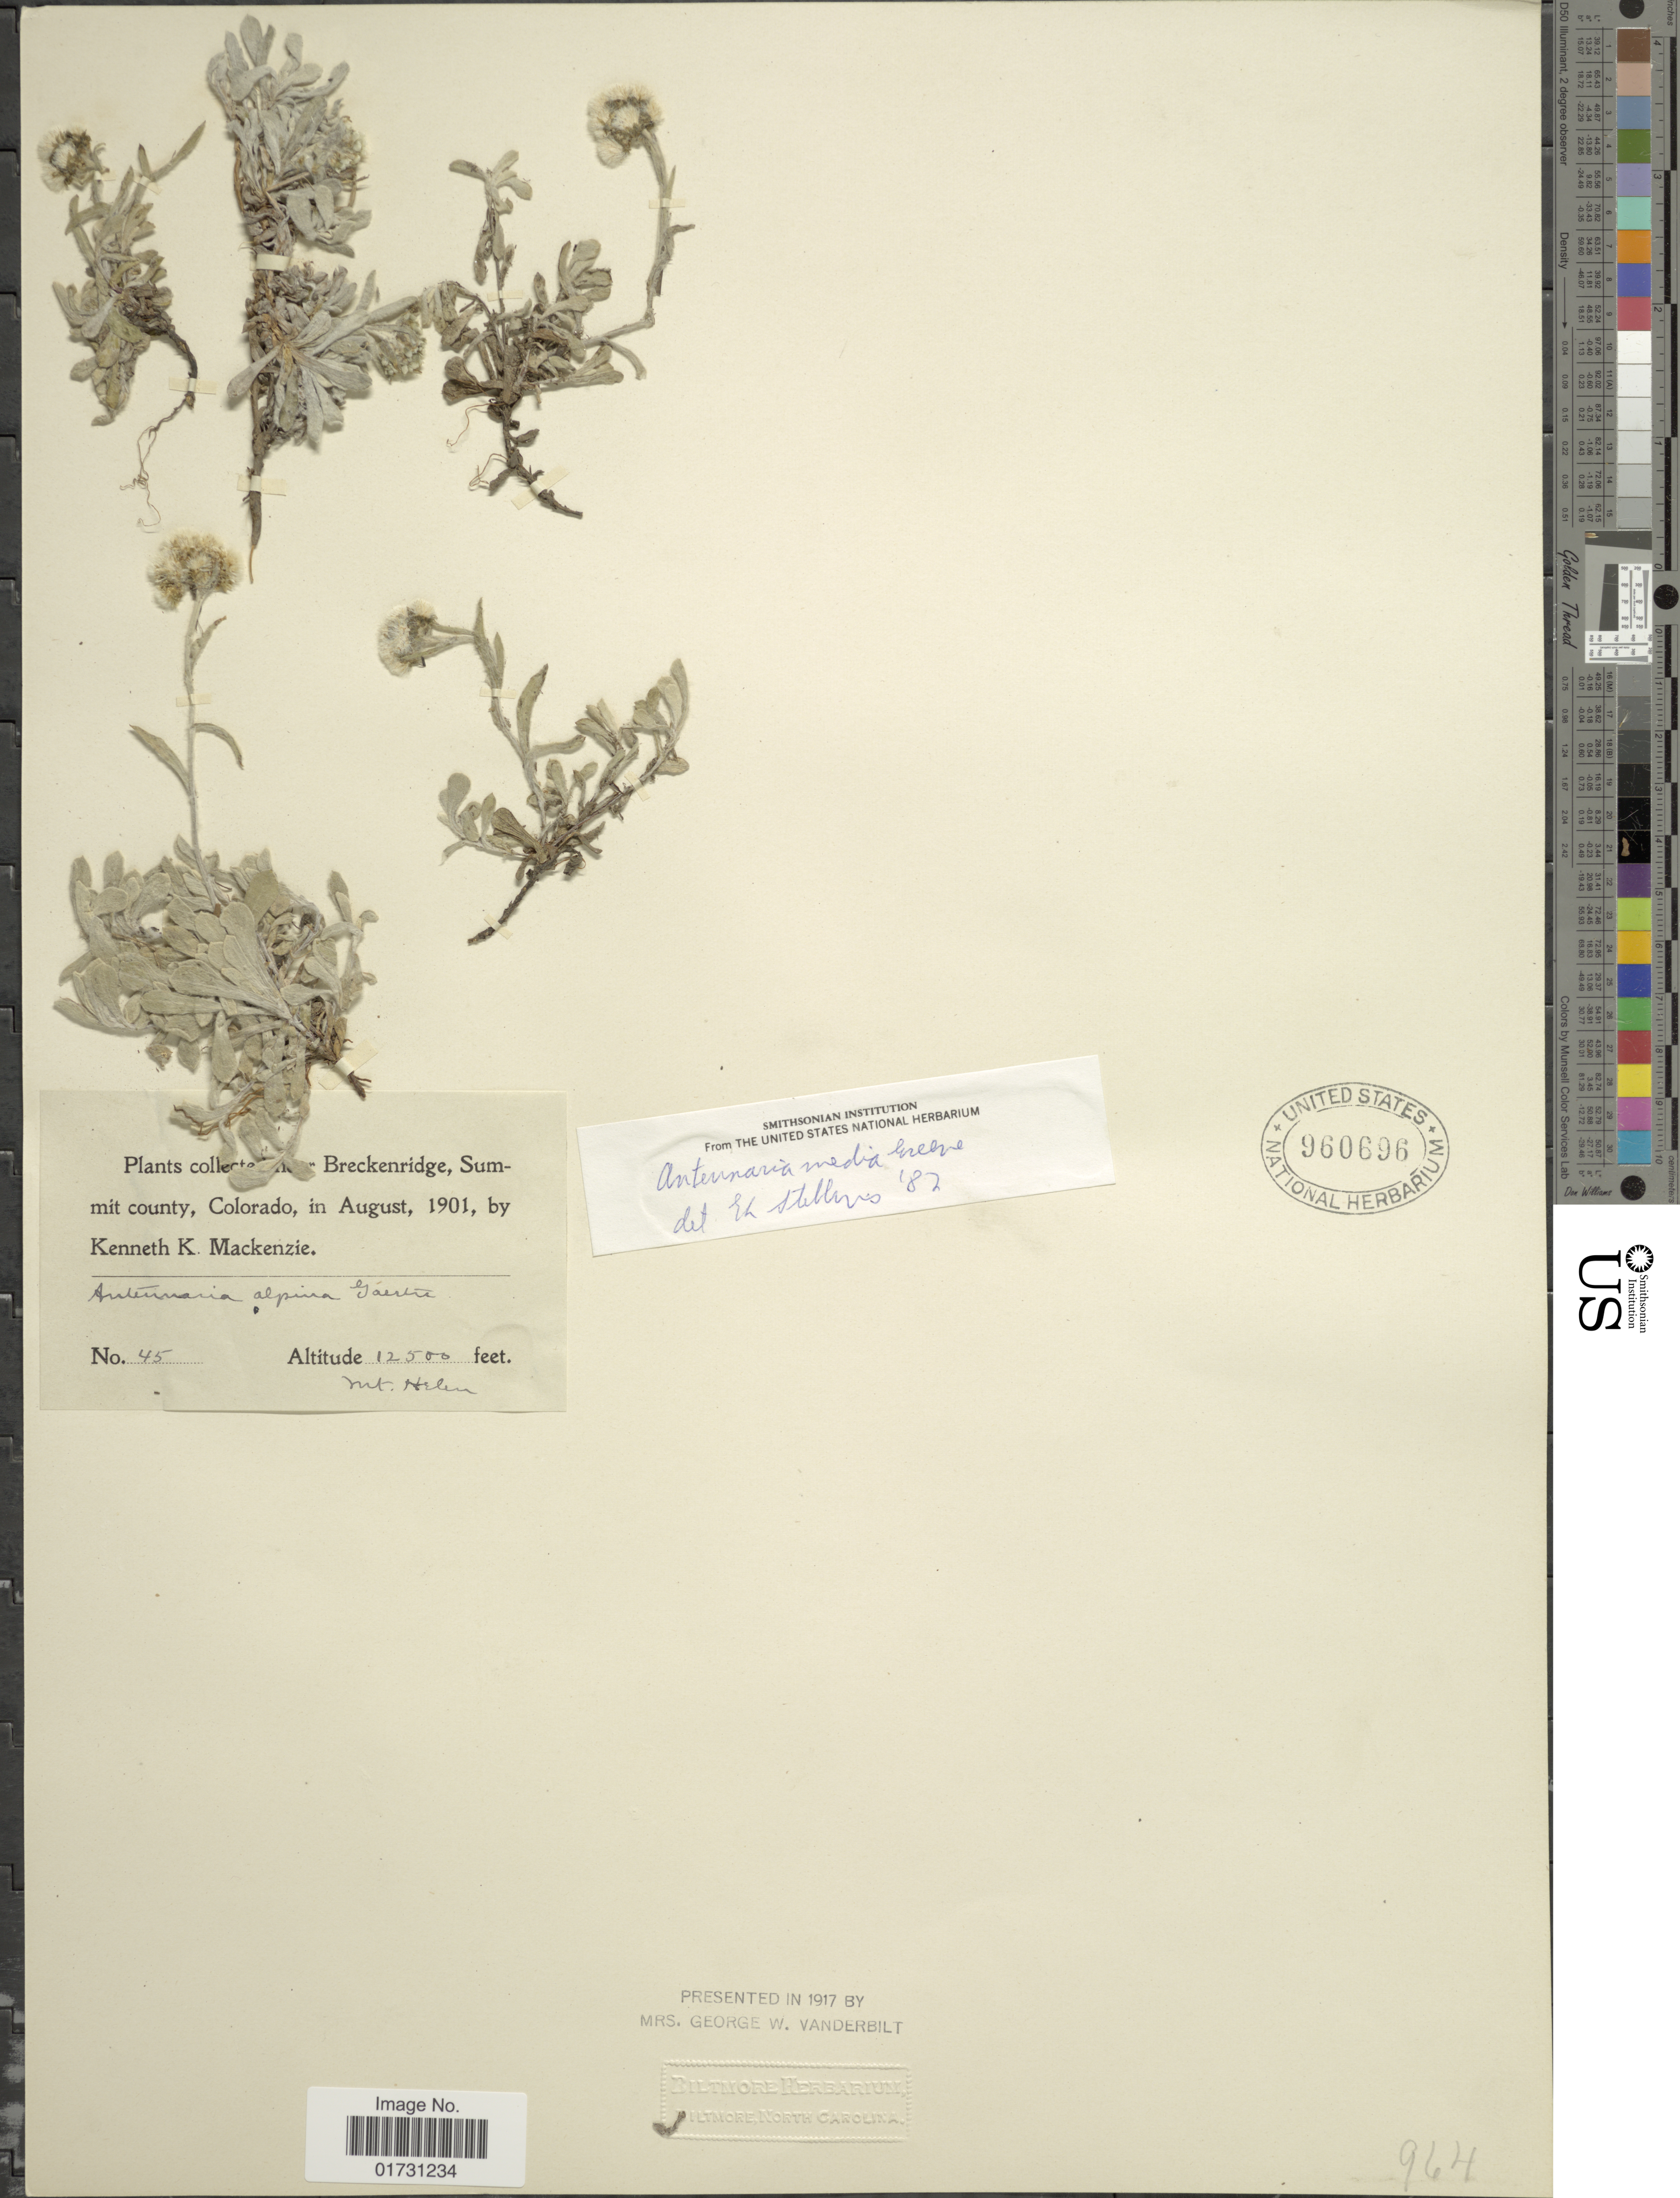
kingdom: Plantae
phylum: Tracheophyta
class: Magnoliopsida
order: Asterales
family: Asteraceae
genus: Antennaria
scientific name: Antennaria media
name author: Greene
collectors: K. K. Mackenzie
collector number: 45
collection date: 1901-08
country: United States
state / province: Colorado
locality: Breckenridge, Summit County, Mt. Helen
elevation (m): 3810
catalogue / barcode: US 960696